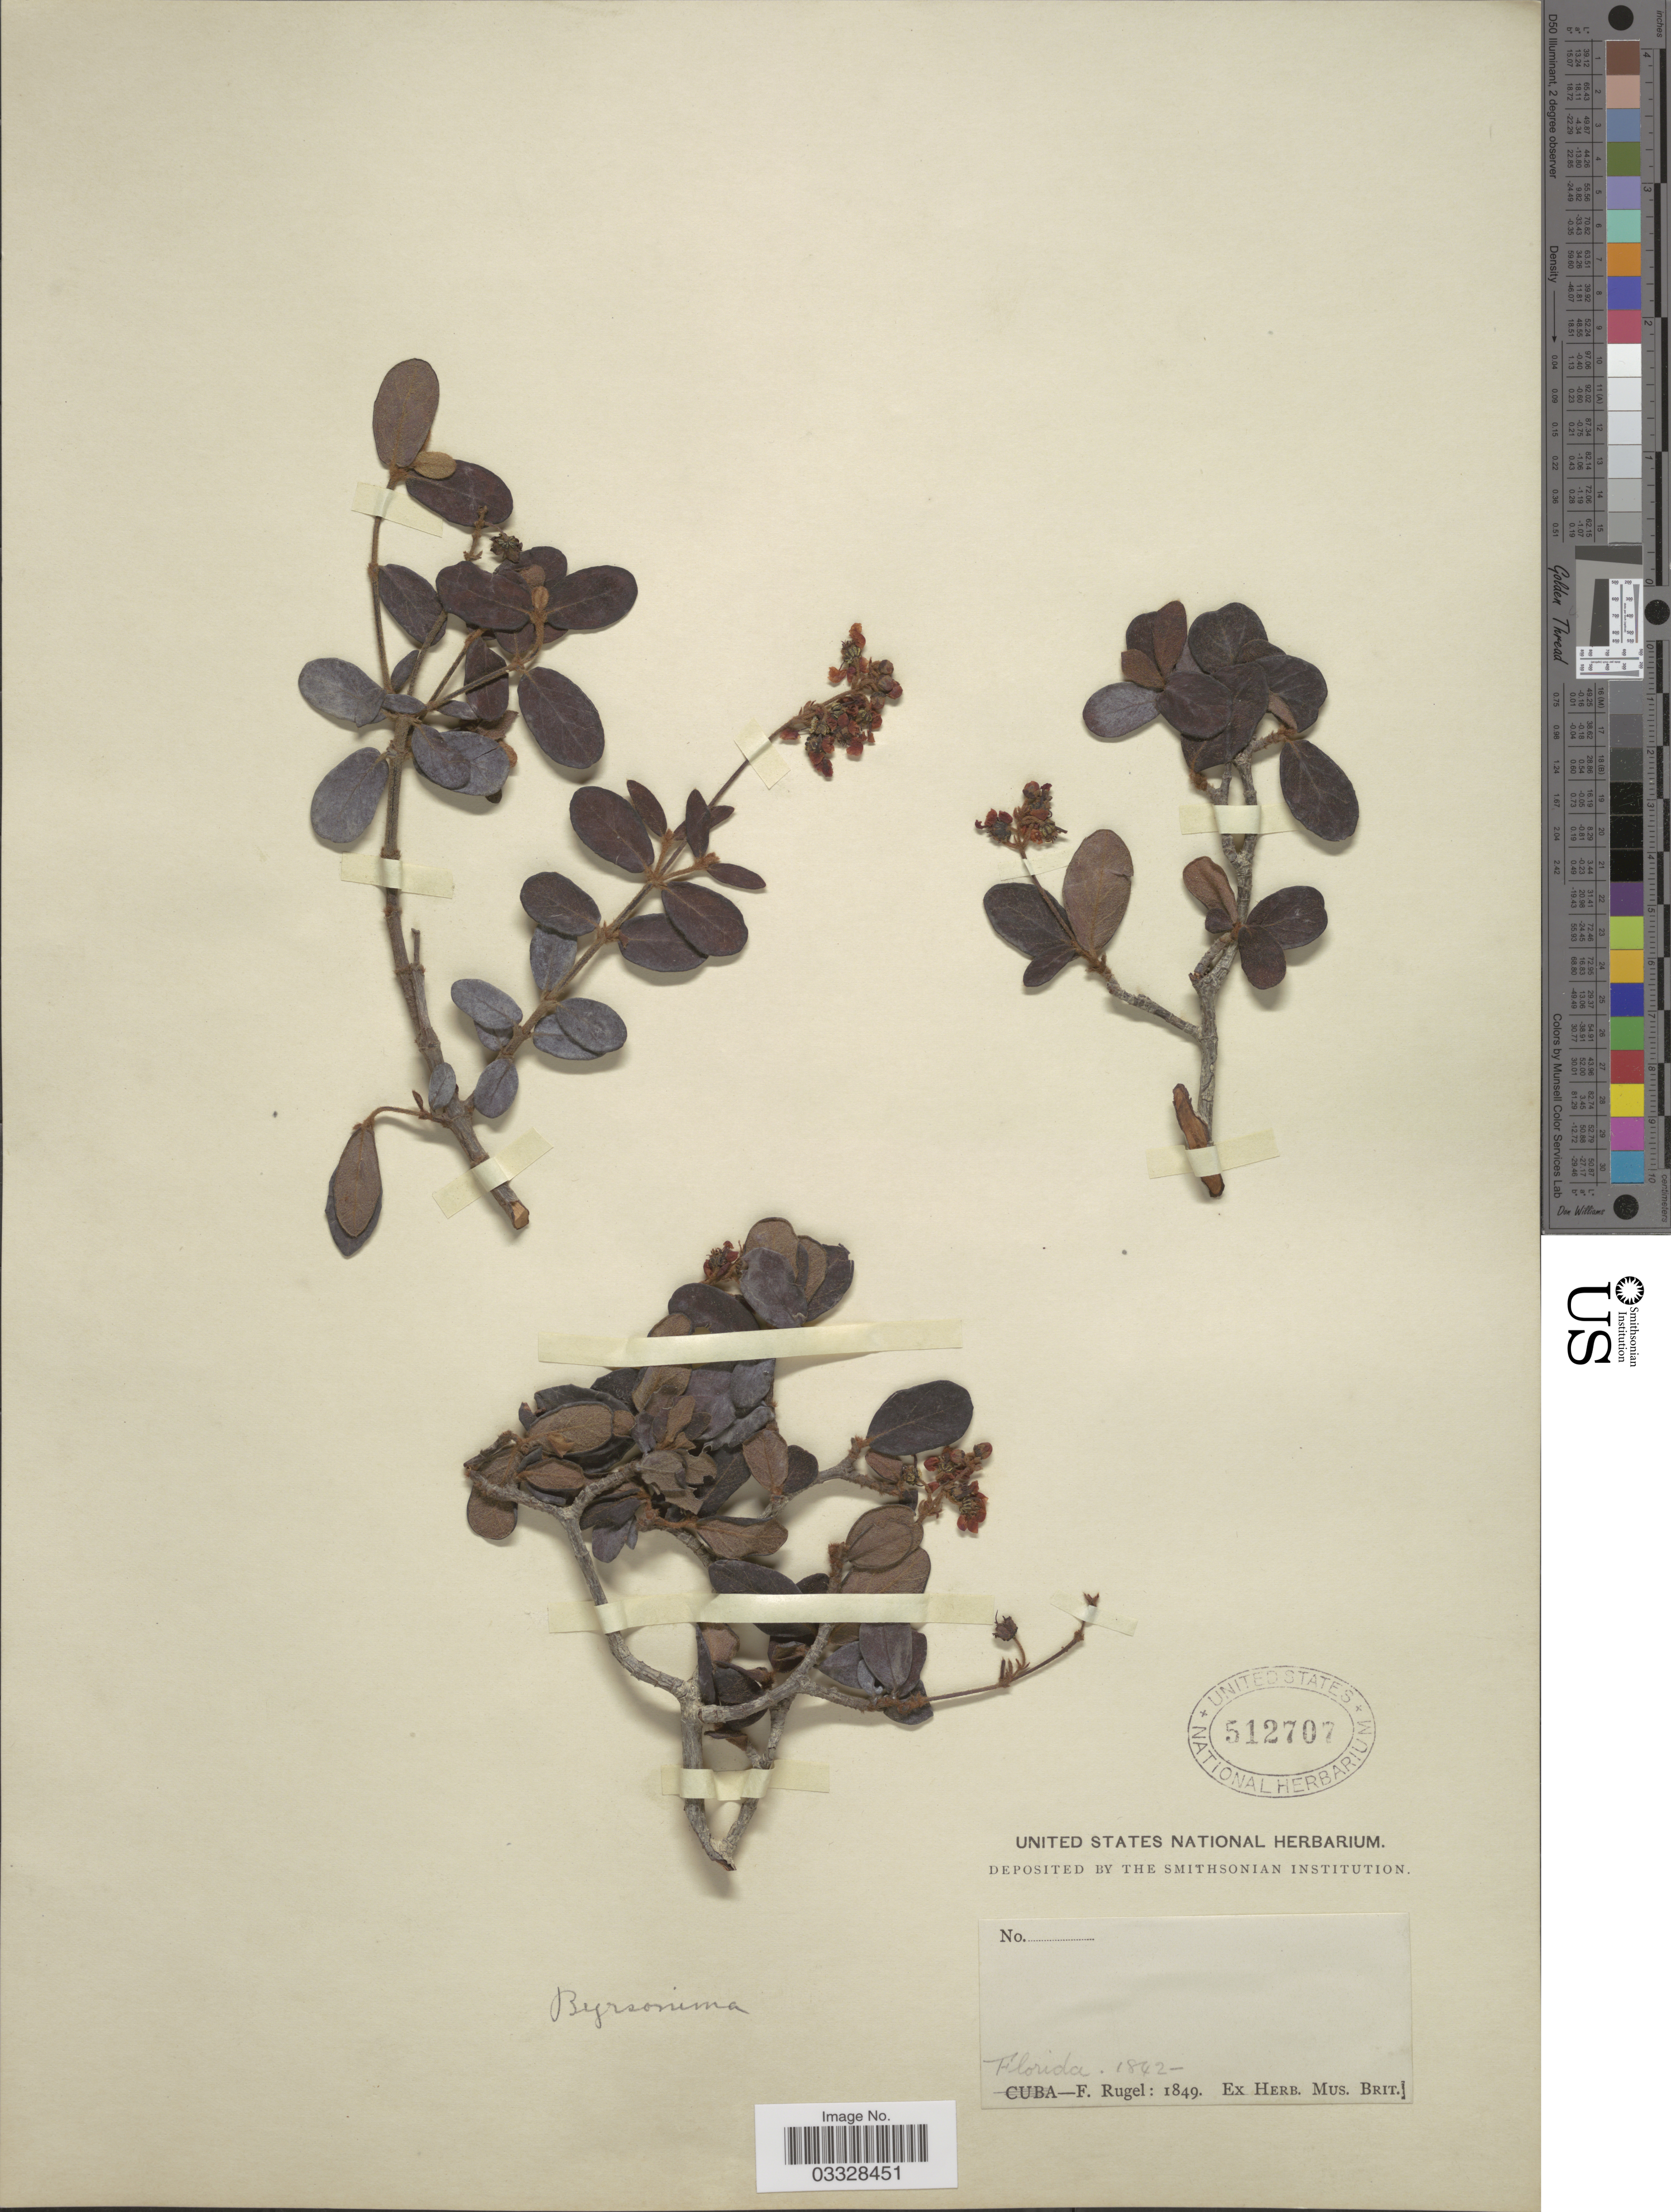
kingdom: Plantae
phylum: Tracheophyta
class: Magnoliopsida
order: Malpighiales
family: Malpighiaceae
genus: Byrsonima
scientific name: Byrsonima lucida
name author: (Mill.) DC.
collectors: F. Rugel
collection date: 1842/1849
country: United States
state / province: Florida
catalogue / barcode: US 512707